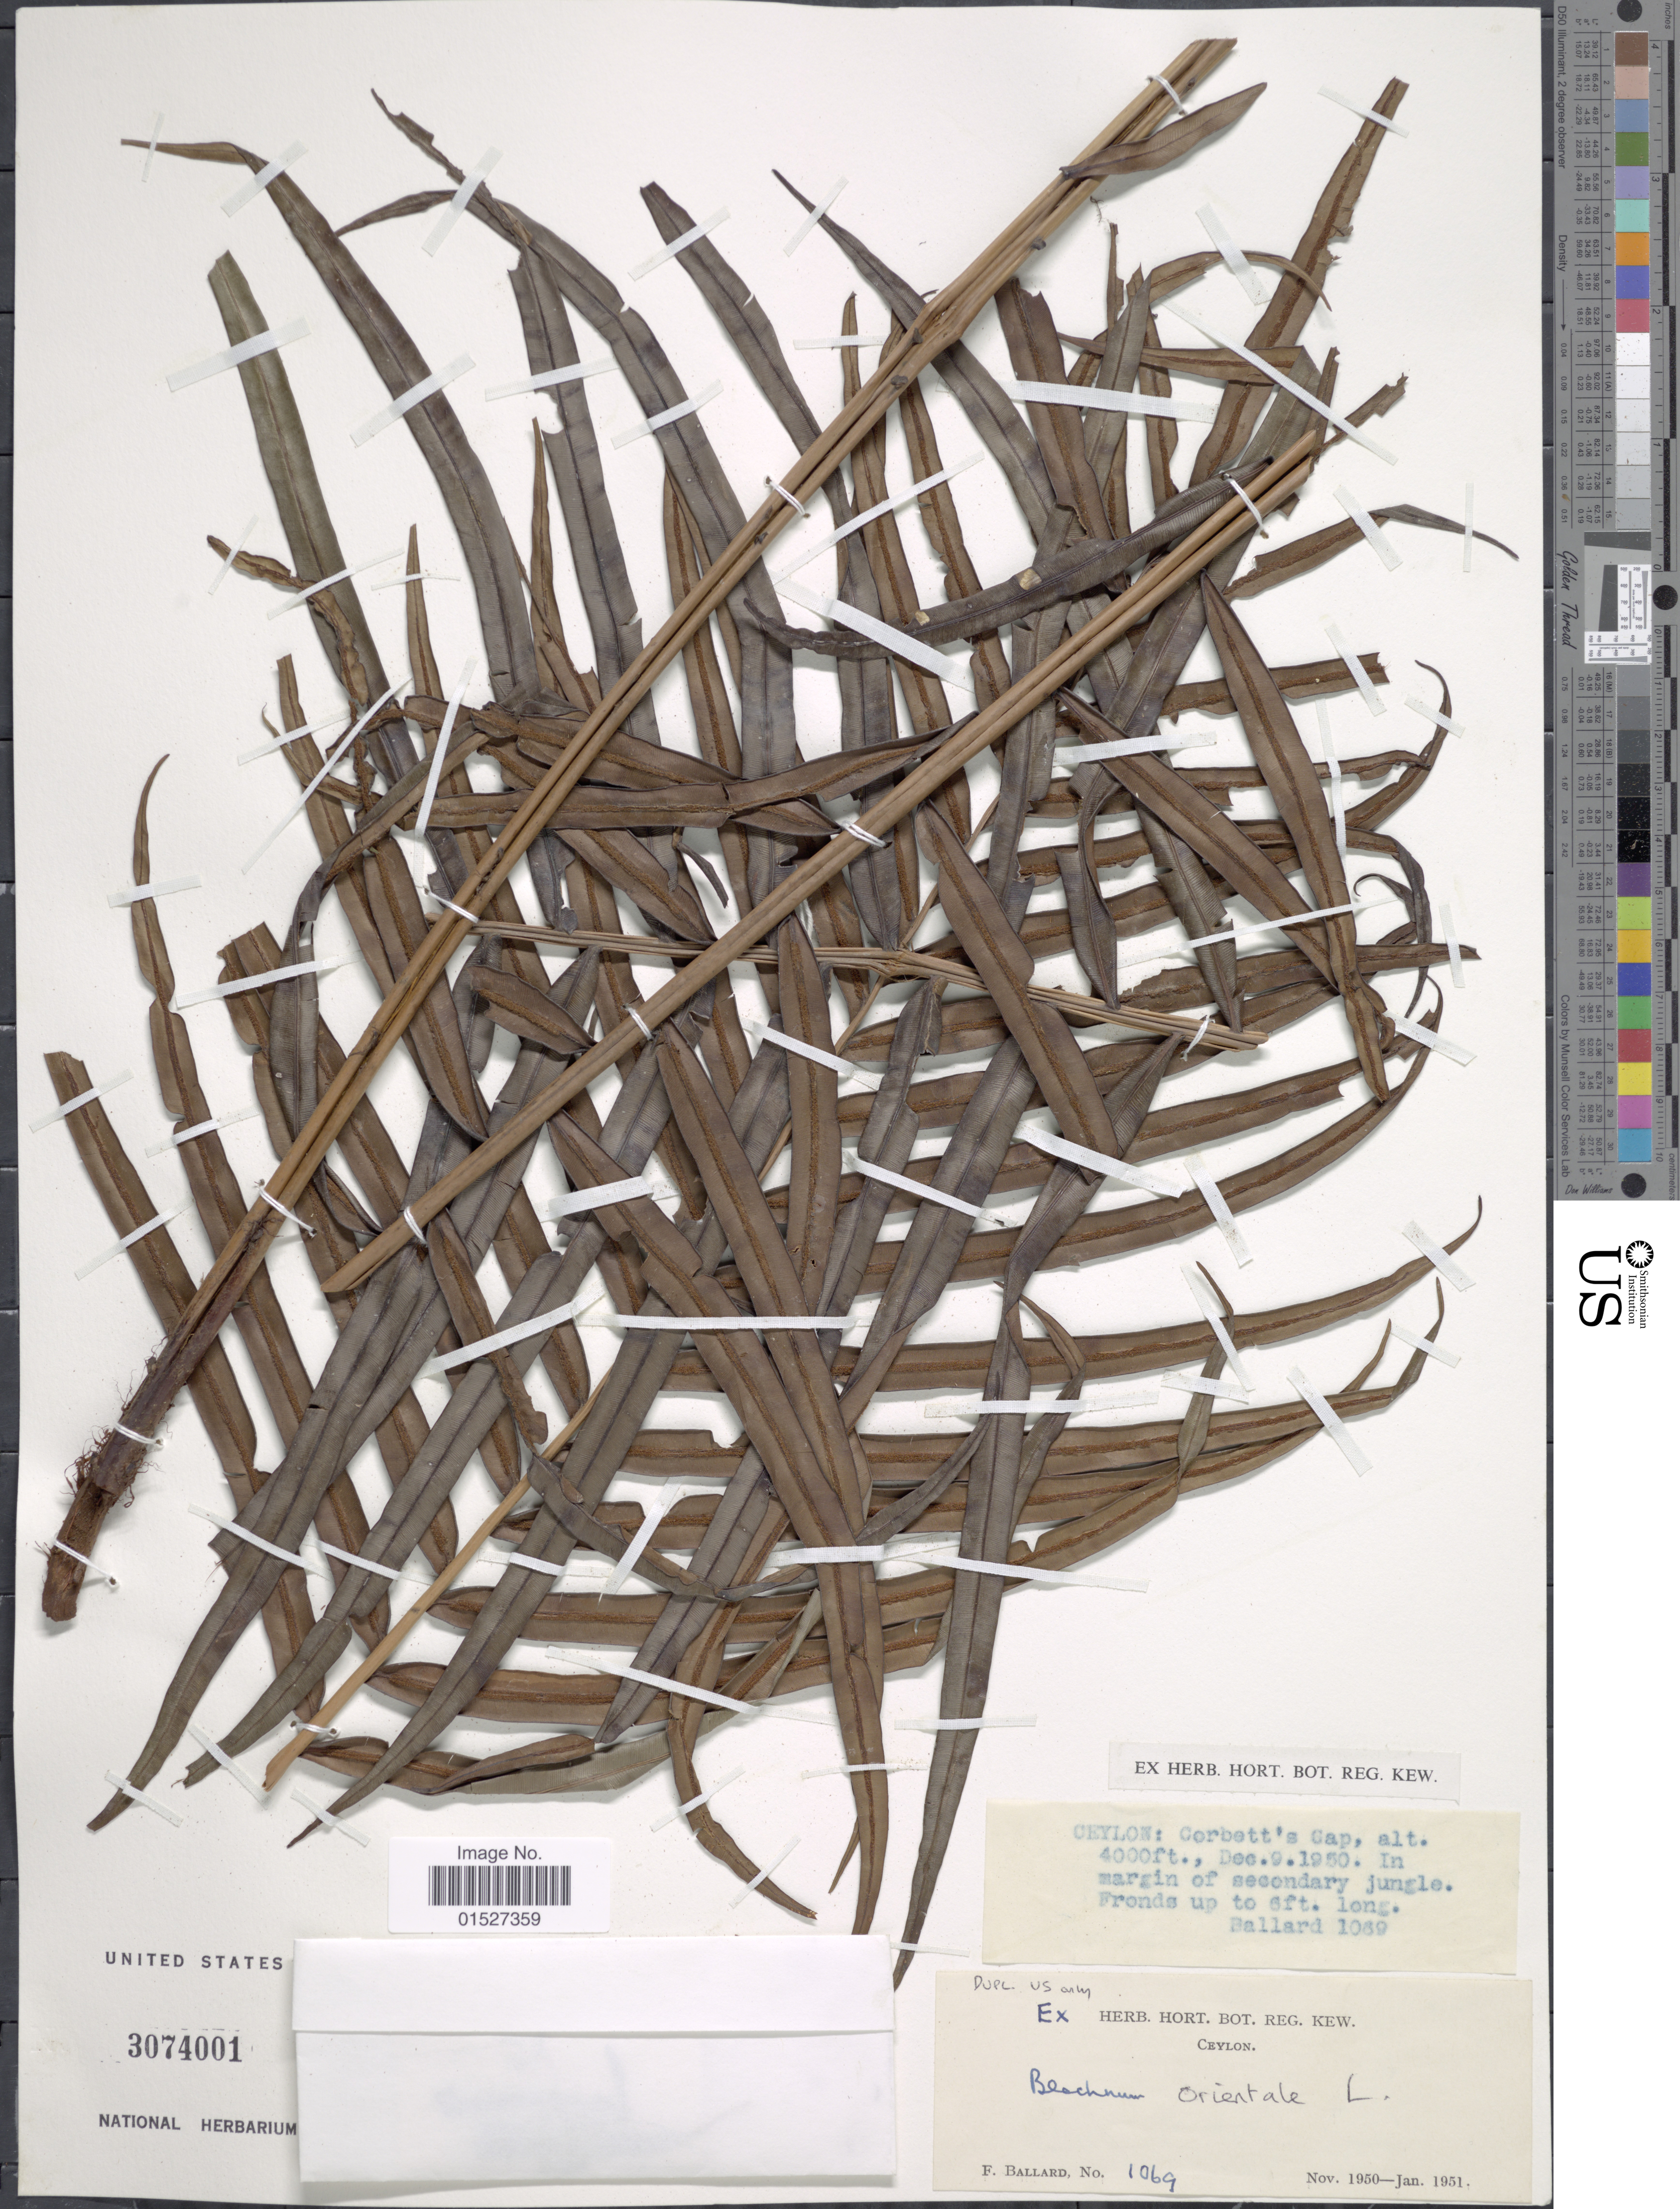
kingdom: Plantae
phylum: Tracheophyta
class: Polypodiopsida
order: Polypodiales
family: Blechnaceae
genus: Blechnum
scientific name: Blechnum orientale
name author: L.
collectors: F. Ballard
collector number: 1069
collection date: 1950-12-09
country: Sri Lanka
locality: Ceylon: Corbett's Cap.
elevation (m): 1219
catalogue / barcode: US 3074001